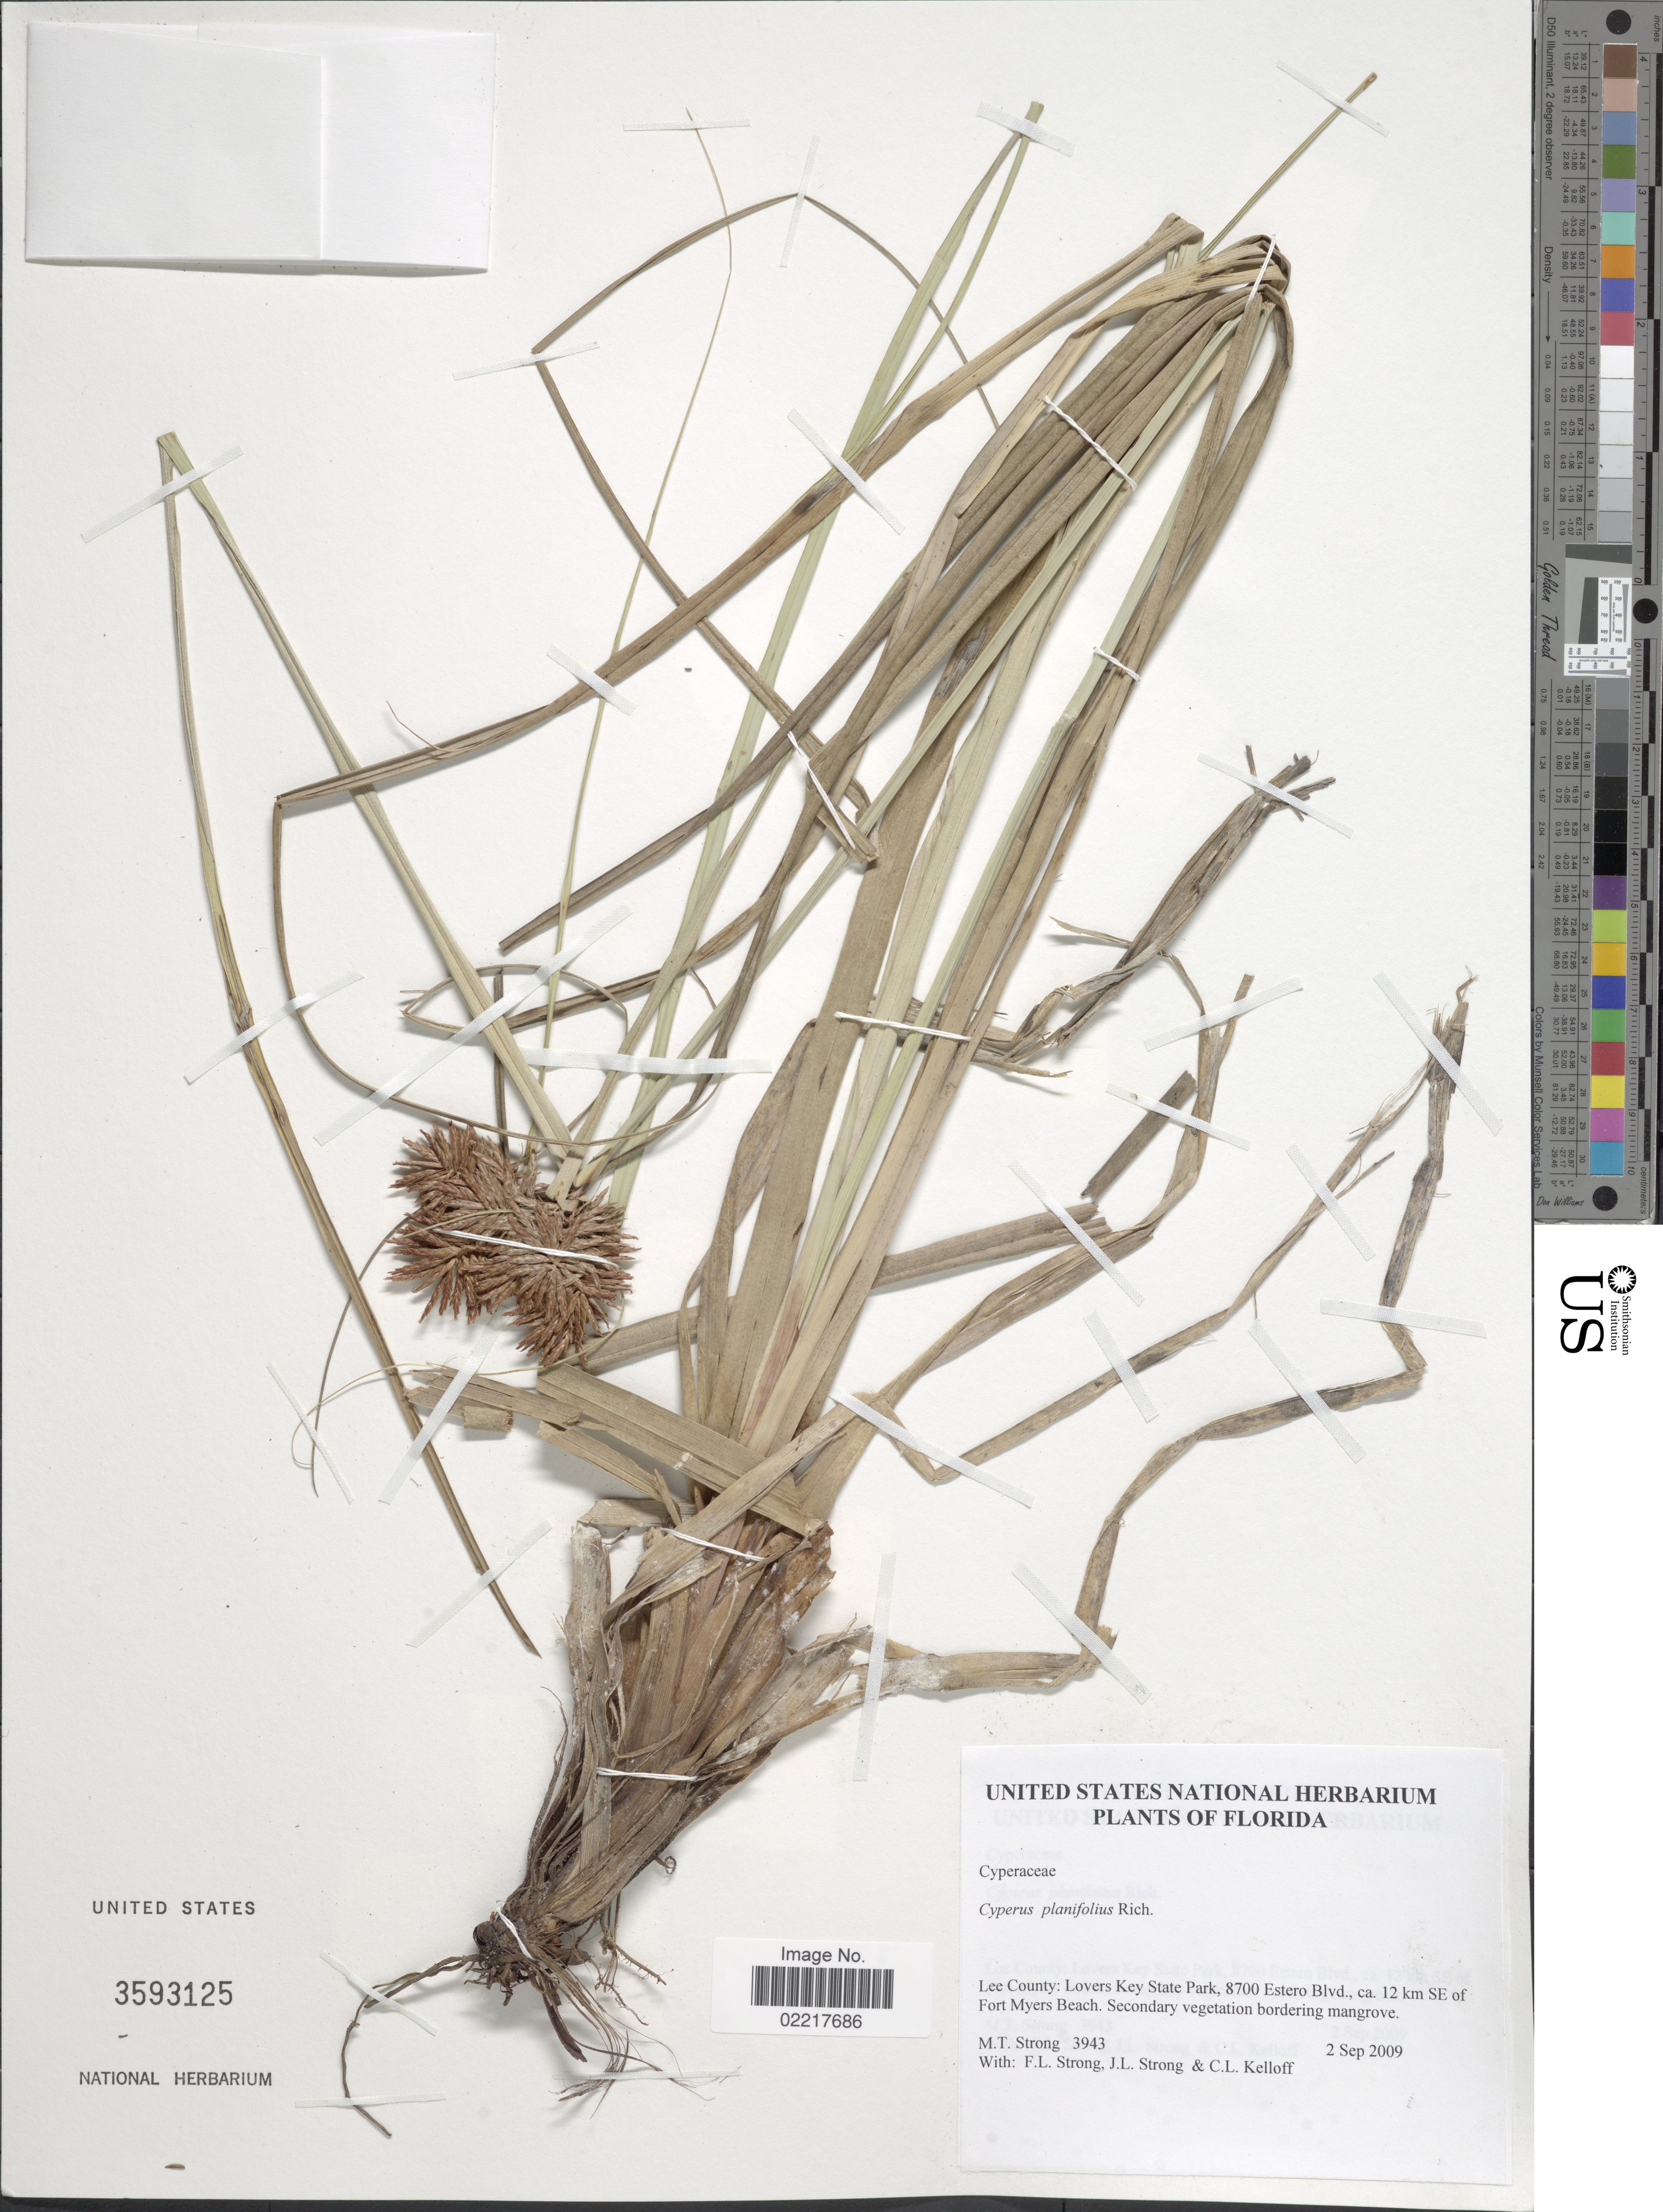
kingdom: Plantae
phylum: Tracheophyta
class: Liliopsida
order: Poales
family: Cyperaceae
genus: Cyperus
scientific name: Cyperus planifolius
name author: Rich.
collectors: M. T. Strong, F. L. Strong, J. Strong & C. L. Kelloff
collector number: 3943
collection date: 2009-09-02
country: United States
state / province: Florida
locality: Lee County: Lovers Key State Park, 8700 Estero Blvd., ca. 12 km SE of Fort Myers Beach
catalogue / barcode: US 3593125